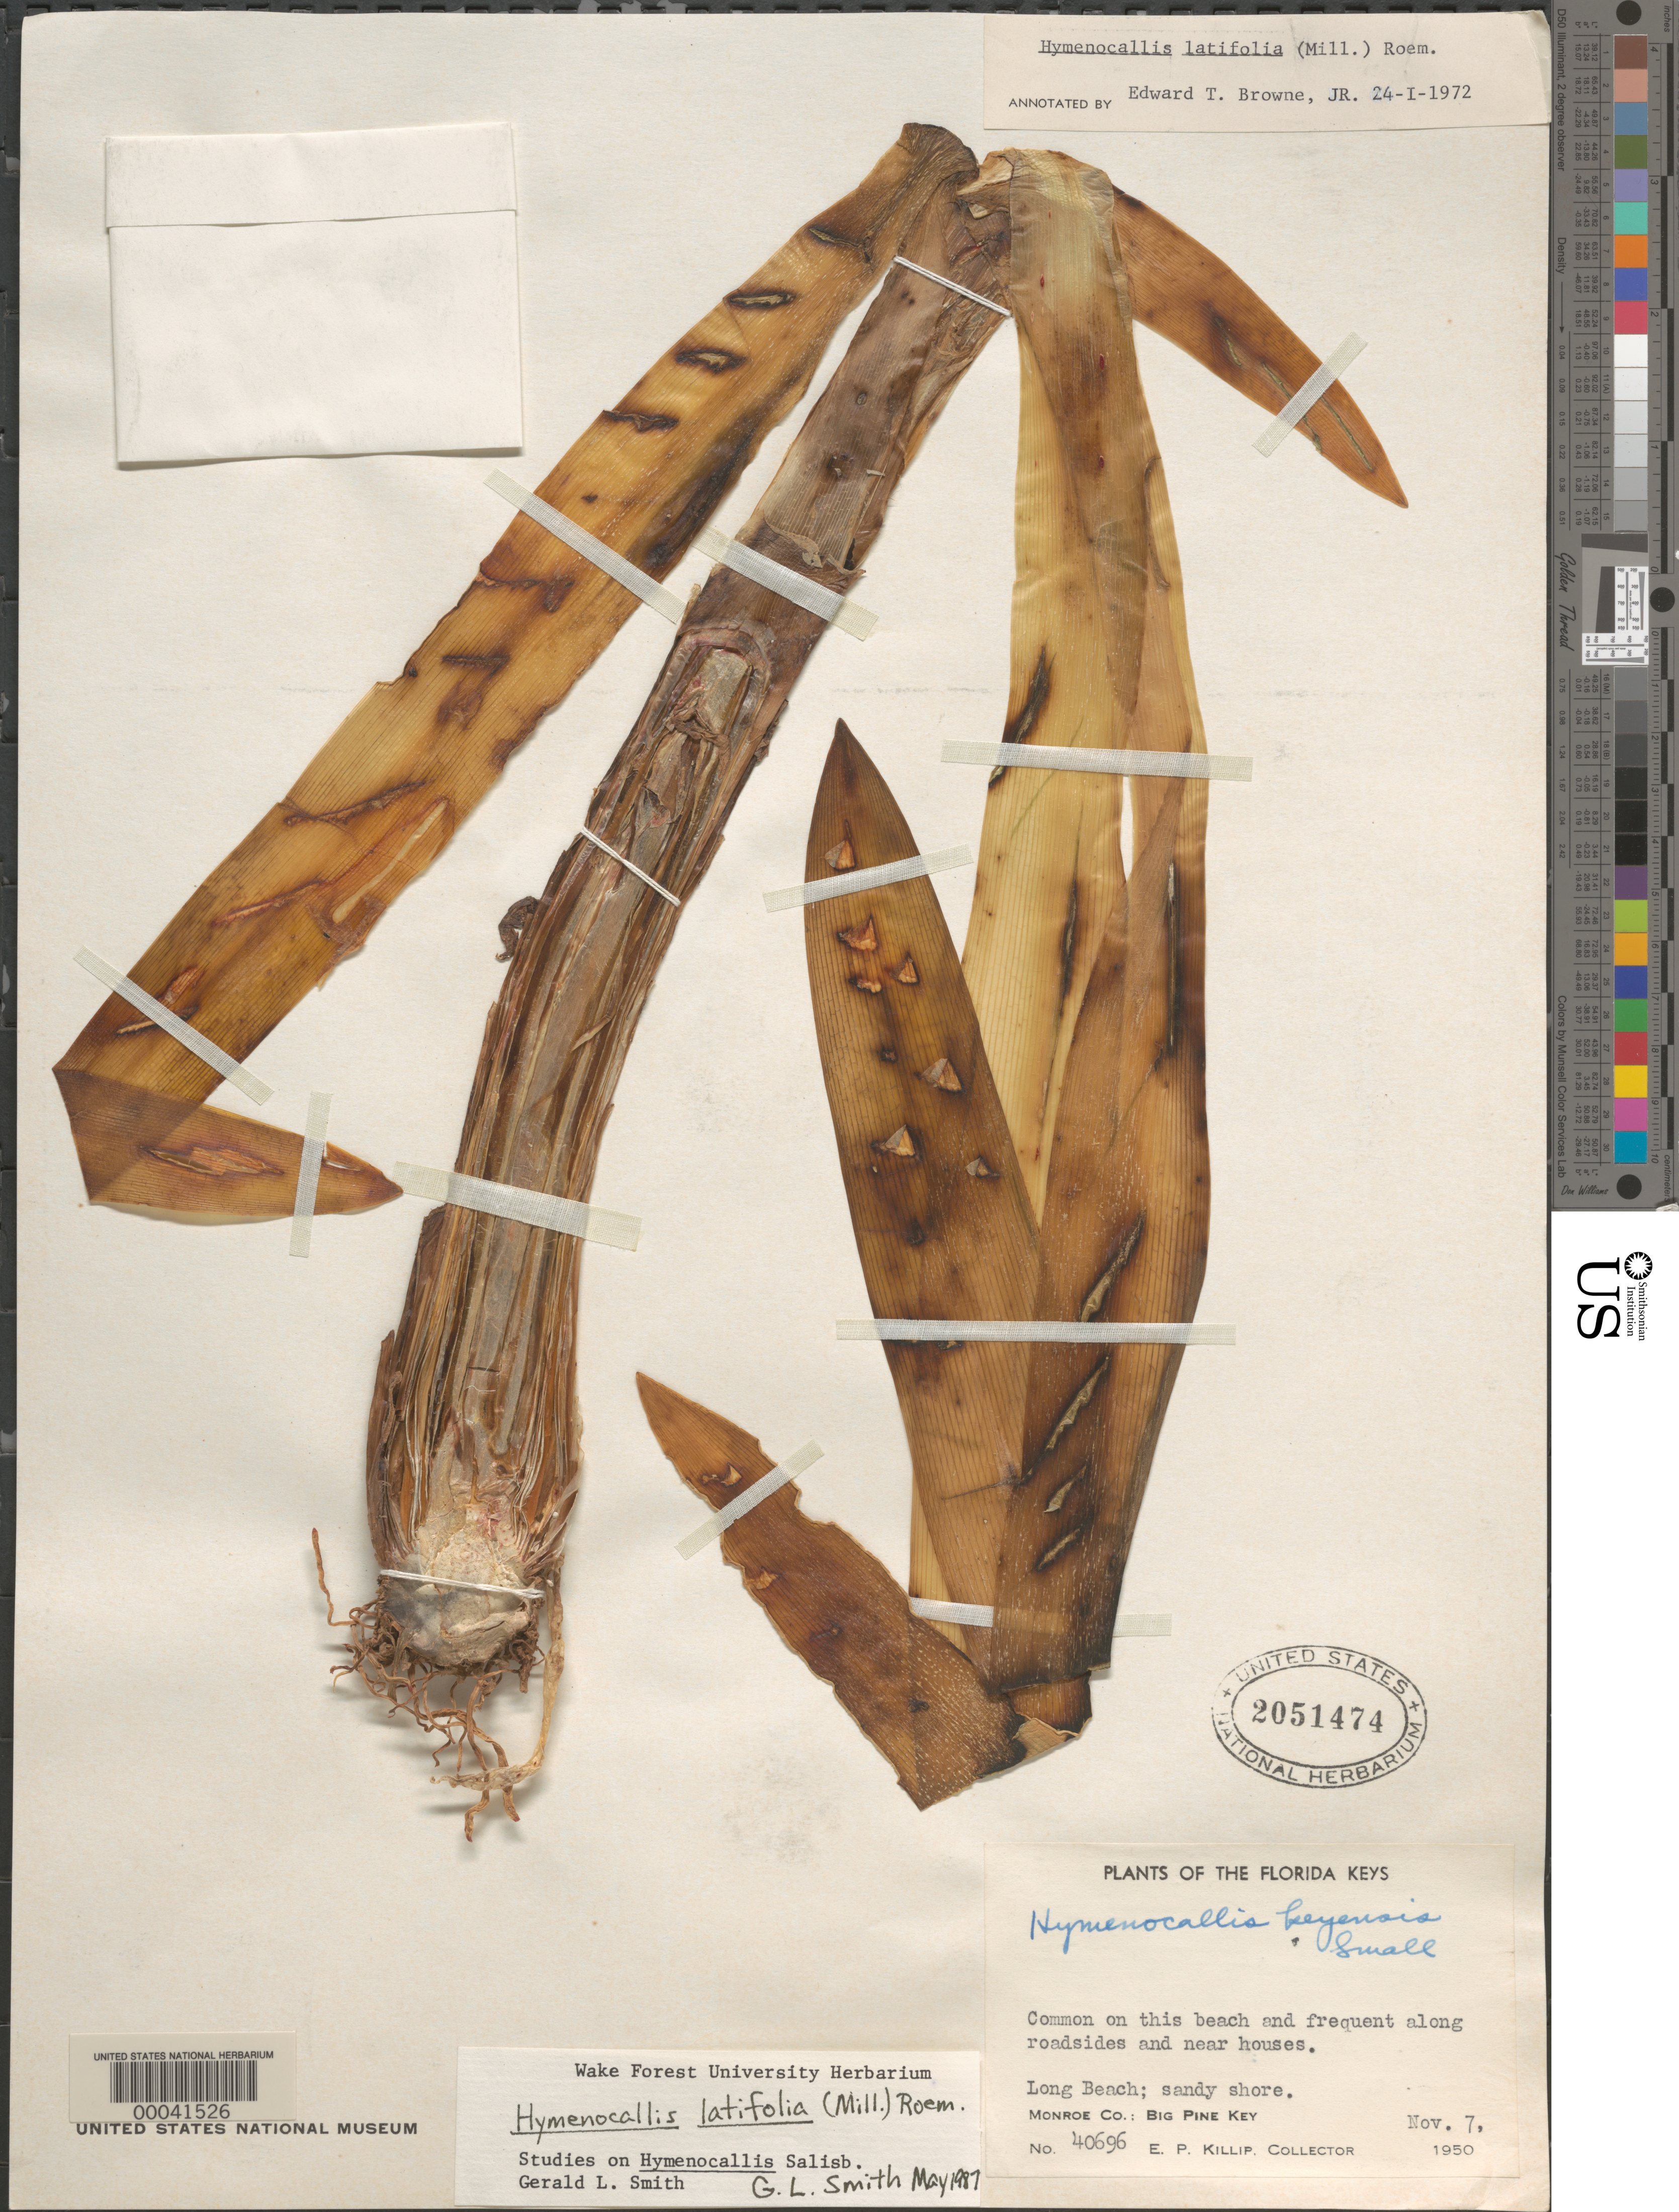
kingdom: Plantae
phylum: Tracheophyta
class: Liliopsida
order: Asparagales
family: Amaryllidaceae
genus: Hymenocallis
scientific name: Hymenocallis latifolia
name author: (Mill.) M. Roem.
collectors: E. P. Killip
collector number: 40696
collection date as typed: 07 Nov 1950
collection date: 1950-11-07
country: United States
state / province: Florida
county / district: Monroe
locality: Big pine key, long beach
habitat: Sandy shore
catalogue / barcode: US 2051474